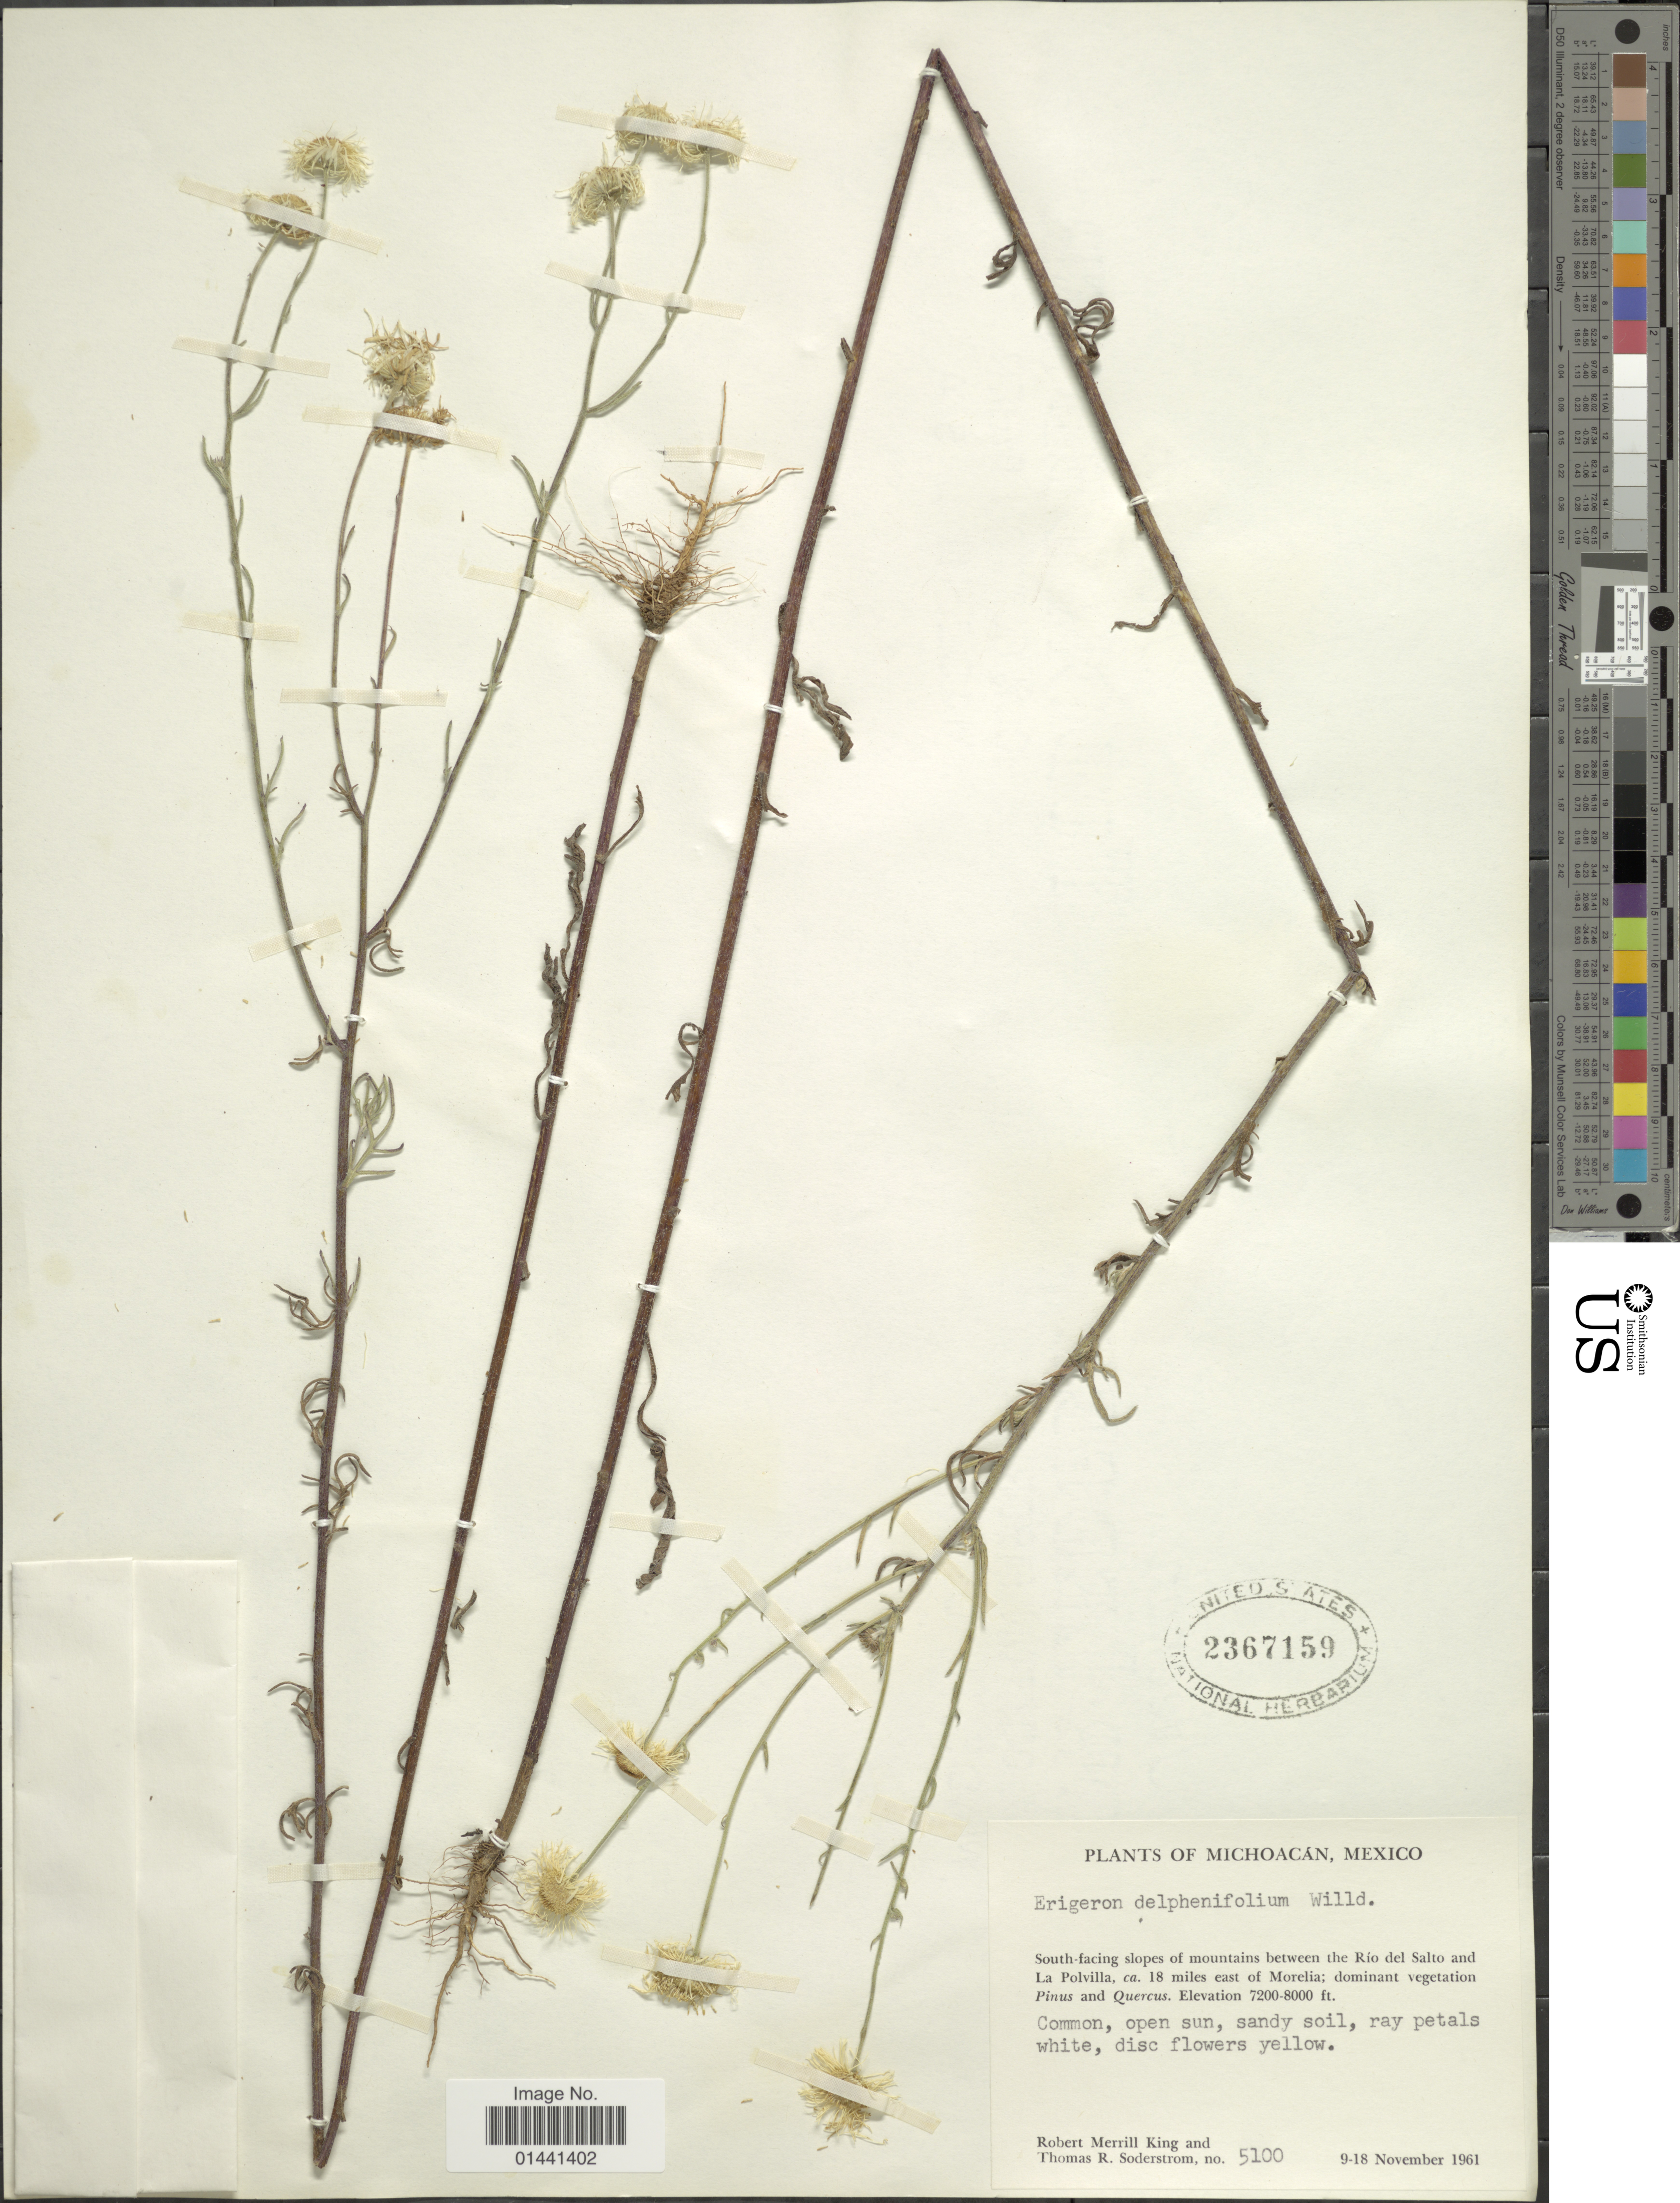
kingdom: Plantae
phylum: Tracheophyta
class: Magnoliopsida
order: Asterales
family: Asteraceae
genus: Erigeron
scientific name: Erigeron delphinifolius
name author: Willd.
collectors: R. M. King & T. R. Soderstrom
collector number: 5100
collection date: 1961-11-09/1961-11-18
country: Mexico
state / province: Michoacán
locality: South-facing slope of mountains between the Río del Salto and La Polvilla, ca. 18 mile seast of Morelia; dominant vegetation, common, open sun, sandy soil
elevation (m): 2195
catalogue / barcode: US 2367159